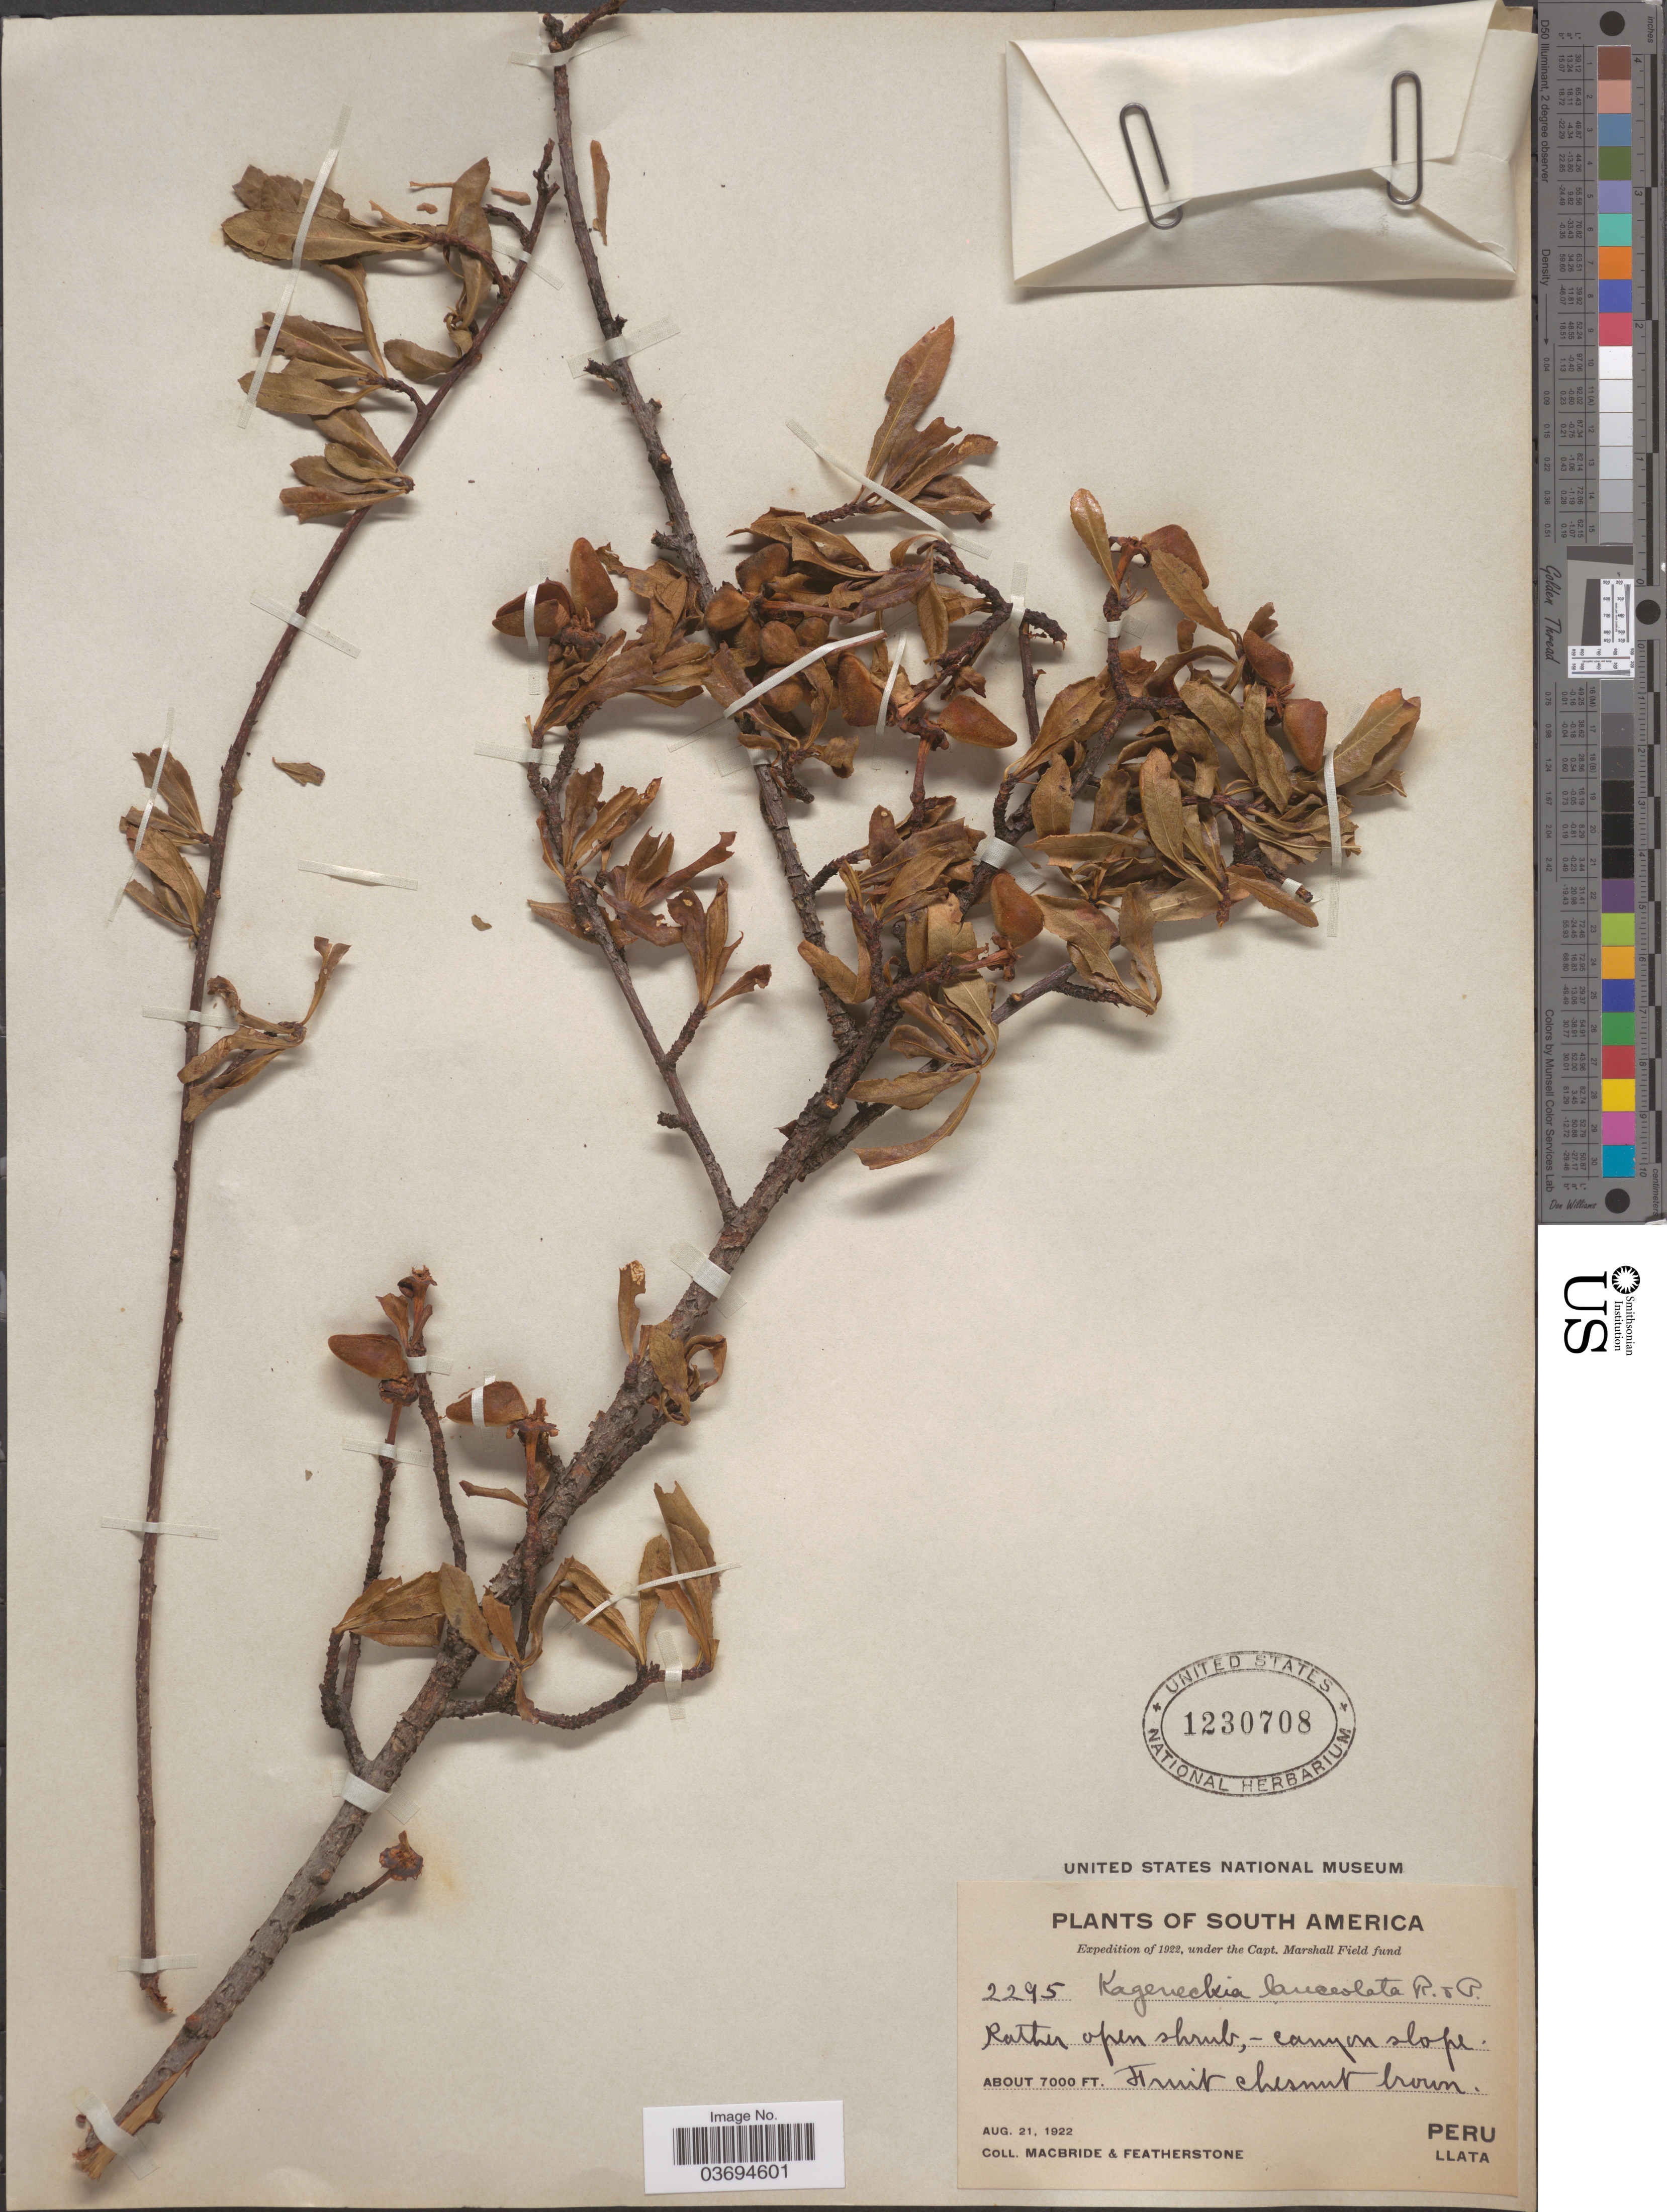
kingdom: Plantae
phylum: Tracheophyta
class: Magnoliopsida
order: Rosales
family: Rosaceae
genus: Kageneckia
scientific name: Kageneckia lanceolata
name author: Ruiz & Pav.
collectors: Macbride, -- & -. Featherstone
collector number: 2295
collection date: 1922-08-21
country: Peru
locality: Canyon slope. Llata.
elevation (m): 2134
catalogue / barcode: US 1230708